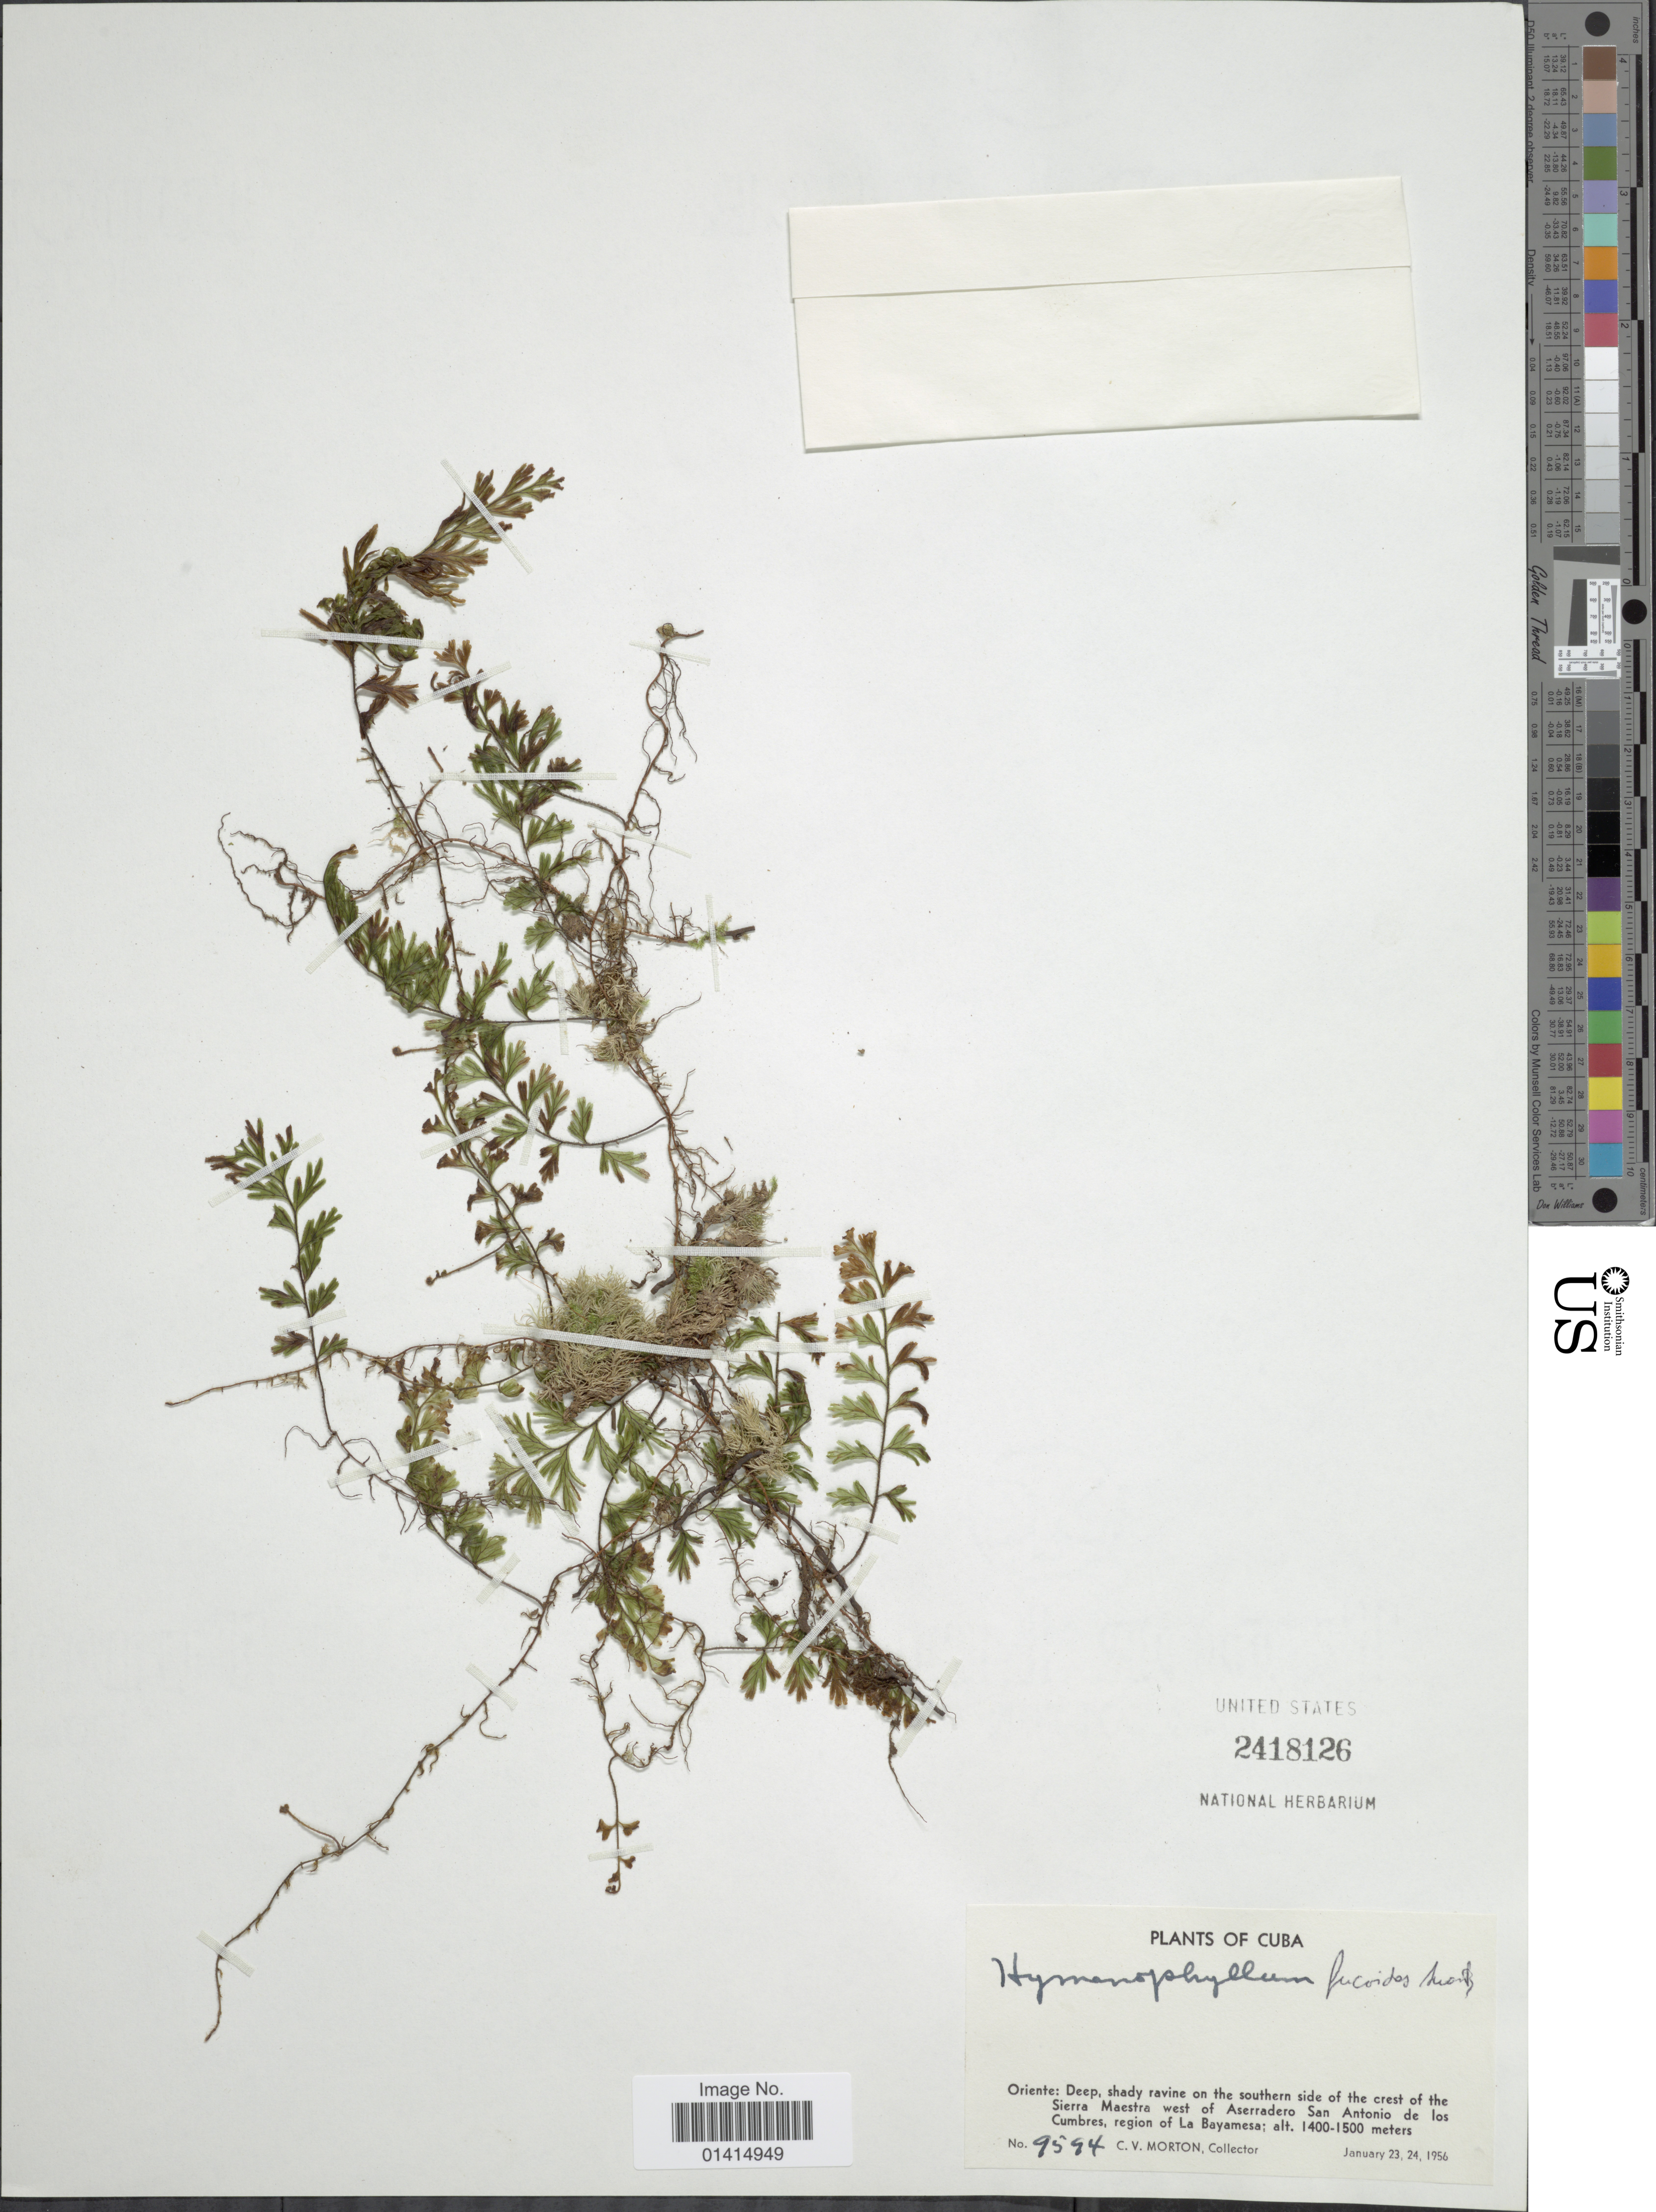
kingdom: Plantae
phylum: Tracheophyta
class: Polypodiopsida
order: Hymenophyllales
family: Hymenophyllaceae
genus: Hymenophyllum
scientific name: Hymenophyllum fucoides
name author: (Sw.) Sw.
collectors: C. V. Morton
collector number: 9594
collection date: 1956-01-23/1956-01-24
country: Cuba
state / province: Oriente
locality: Oriente: Deep, shady ravine on the southern side of the crest of the Siera Maestra west of Aserradero San Antonio de los cumbres region of La Bayamesa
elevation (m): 1400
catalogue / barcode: US 2418126